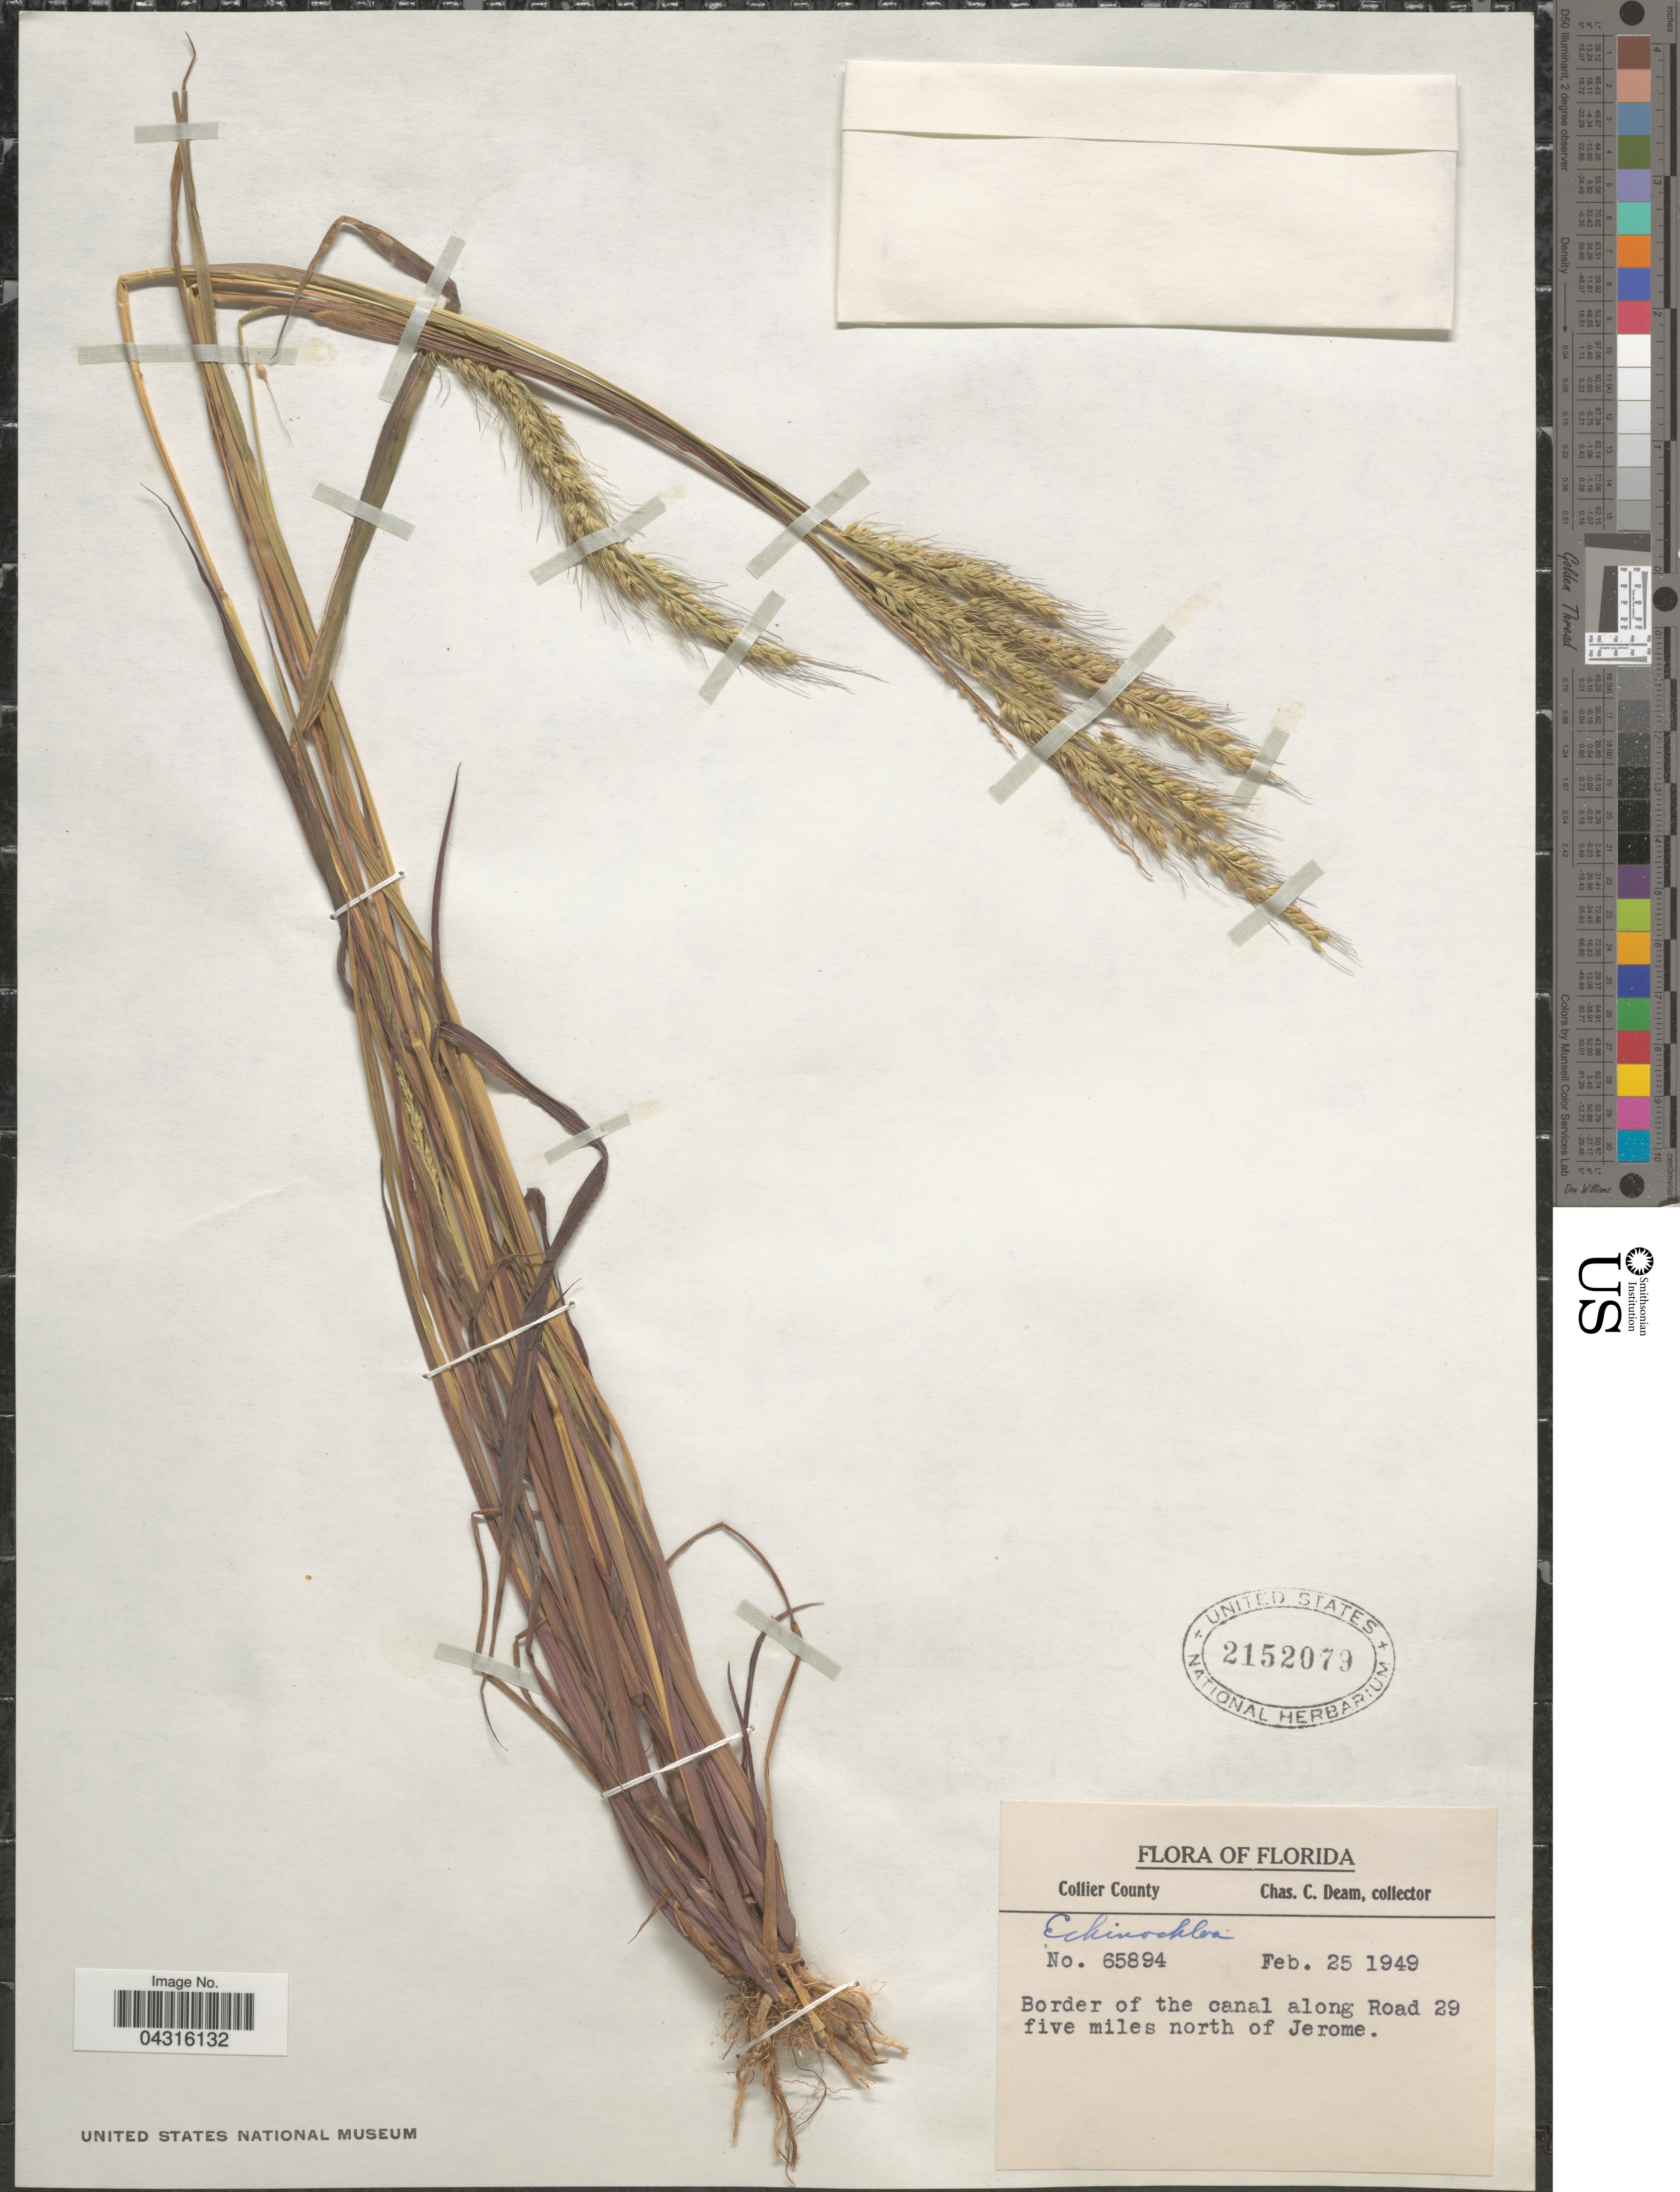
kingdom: Plantae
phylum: Tracheophyta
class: Liliopsida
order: Poales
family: Poaceae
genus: Echinochloa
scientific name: Echinochloa walteri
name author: (Pursh) A. Heller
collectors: C. C. Deam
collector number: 65894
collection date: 1949-02-25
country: United States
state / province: Florida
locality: Collier County. Border of the canal along Road 29 five miles north of Jerome.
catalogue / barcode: US 2152079